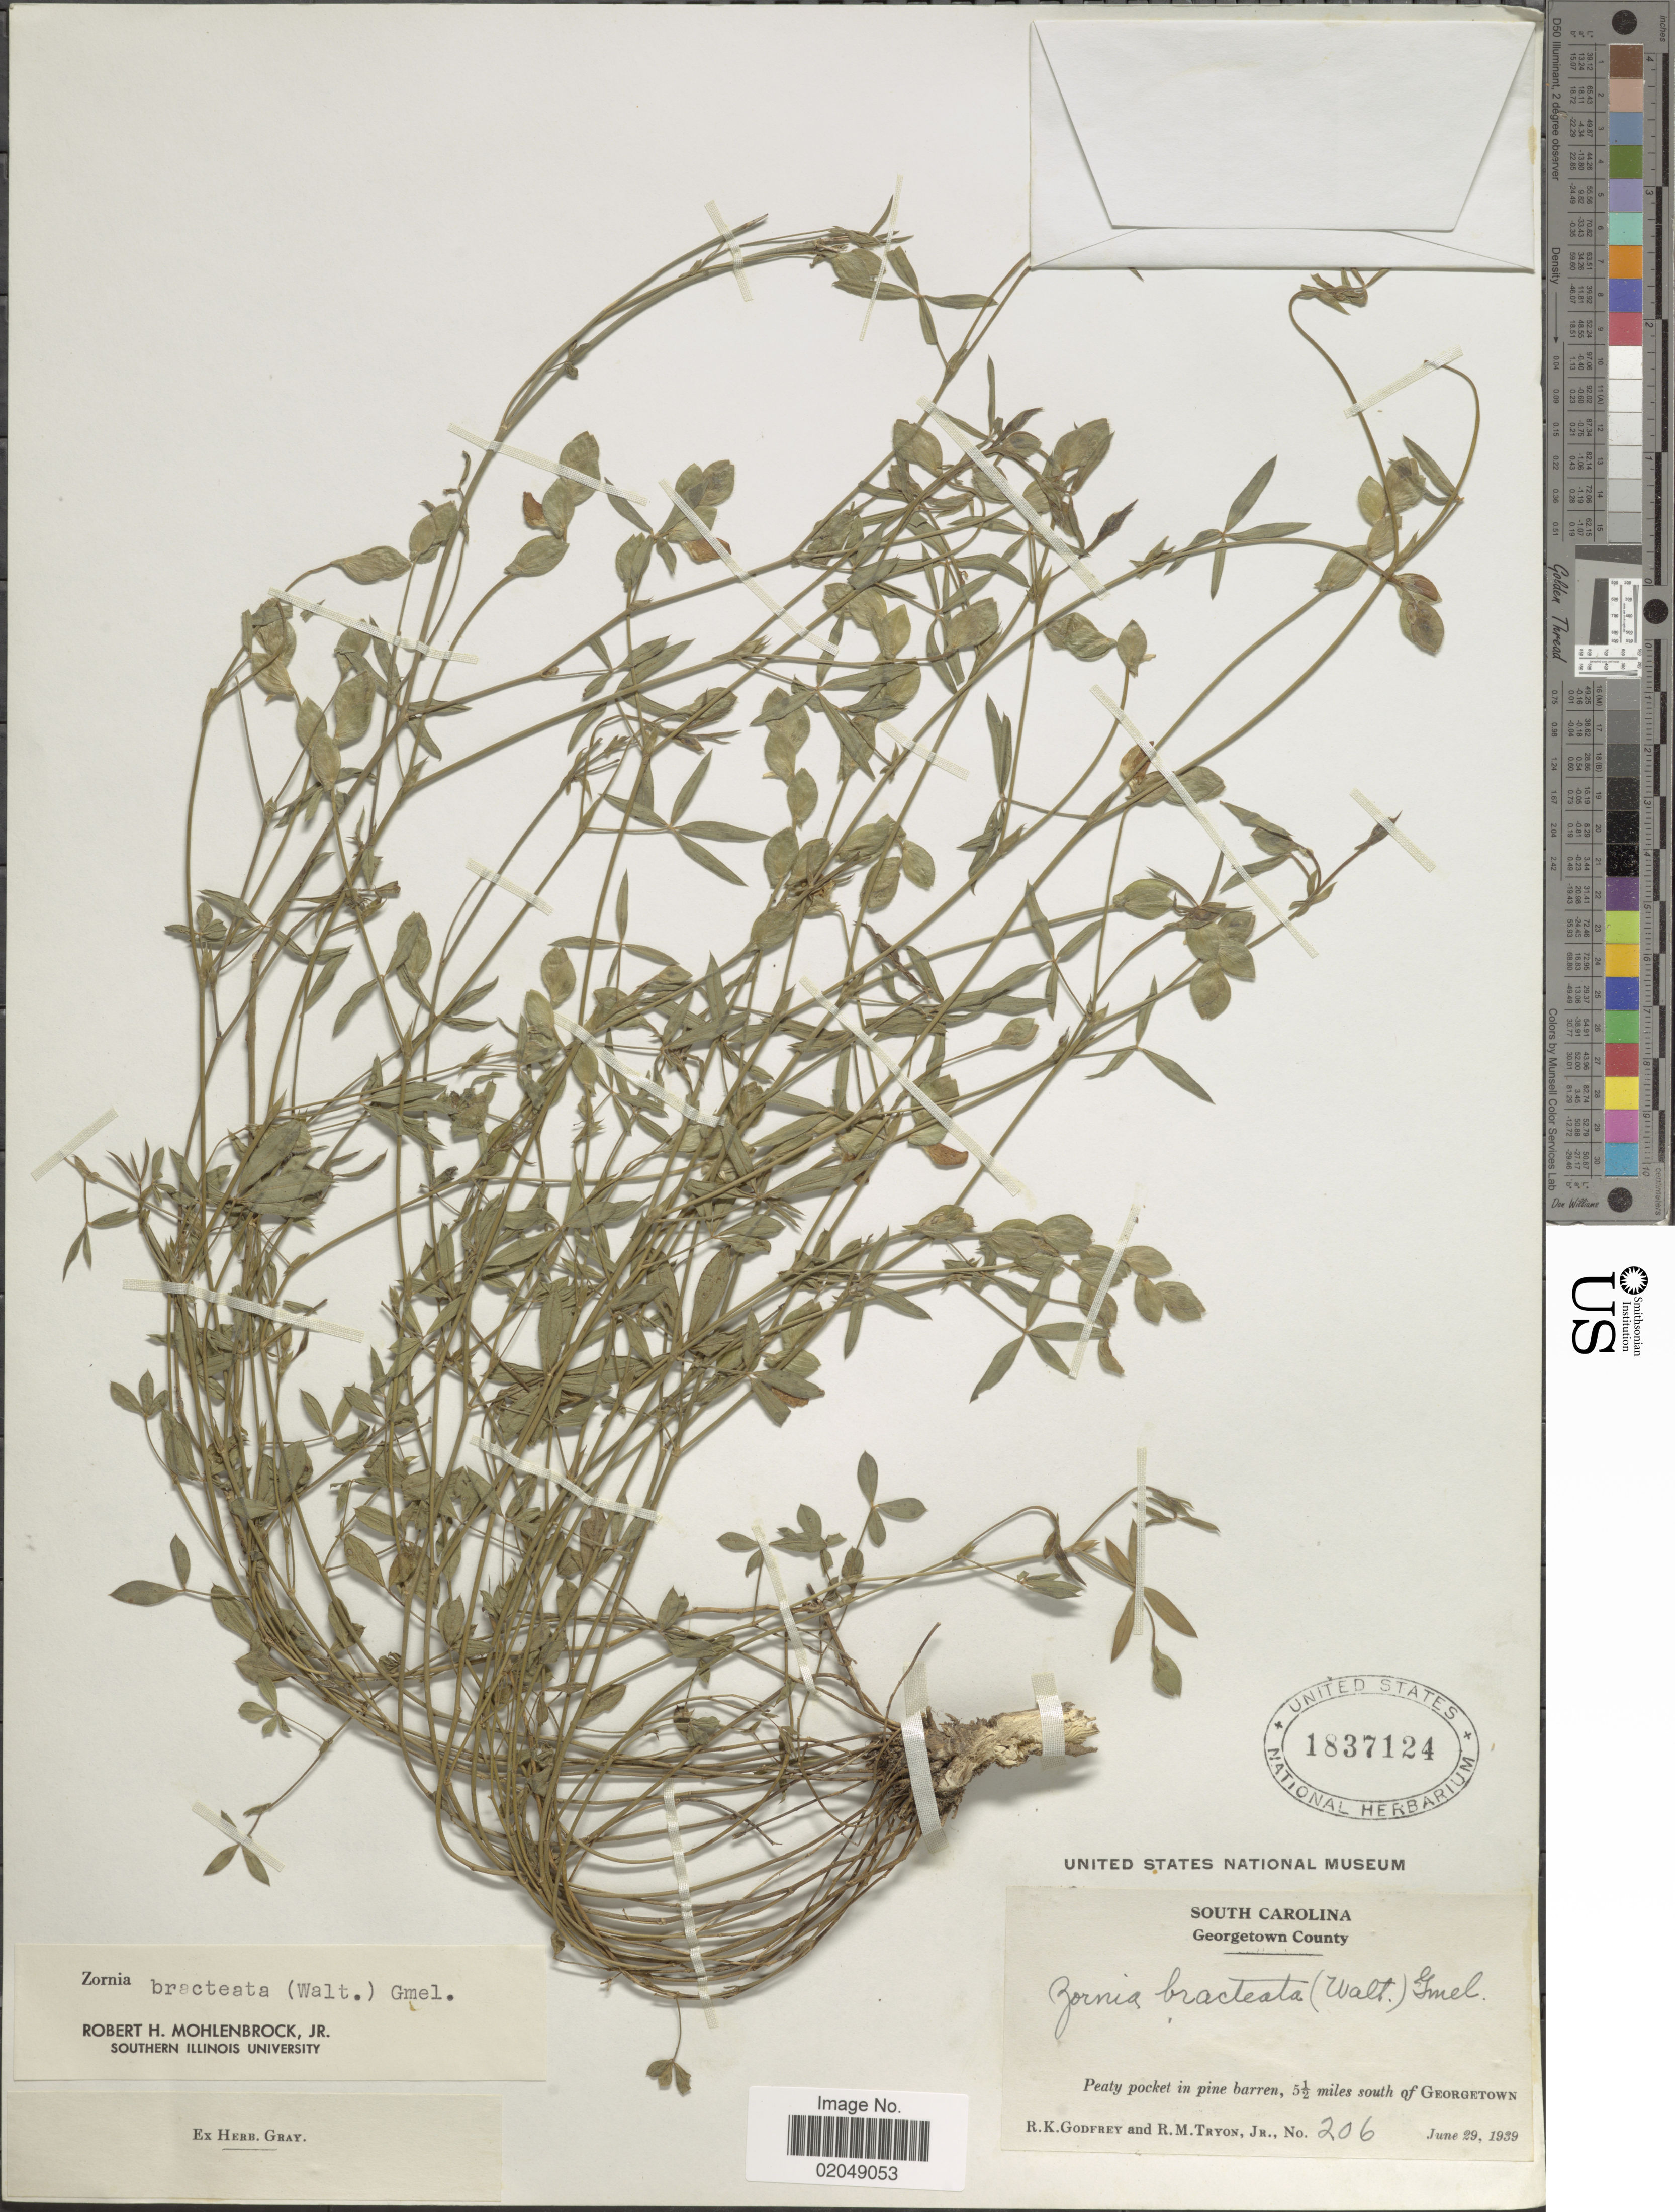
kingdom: Plantae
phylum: Tracheophyta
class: Magnoliopsida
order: Fabales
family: Fabaceae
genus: Zornia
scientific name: Zornia bracteata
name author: J.F. Gmel.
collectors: R. K. Godfrey & R. M. Tryon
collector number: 206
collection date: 1939-06-29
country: United States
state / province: South Carolina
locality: Georgetown County, 5½ miles south of Georgetown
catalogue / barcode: US 1837124